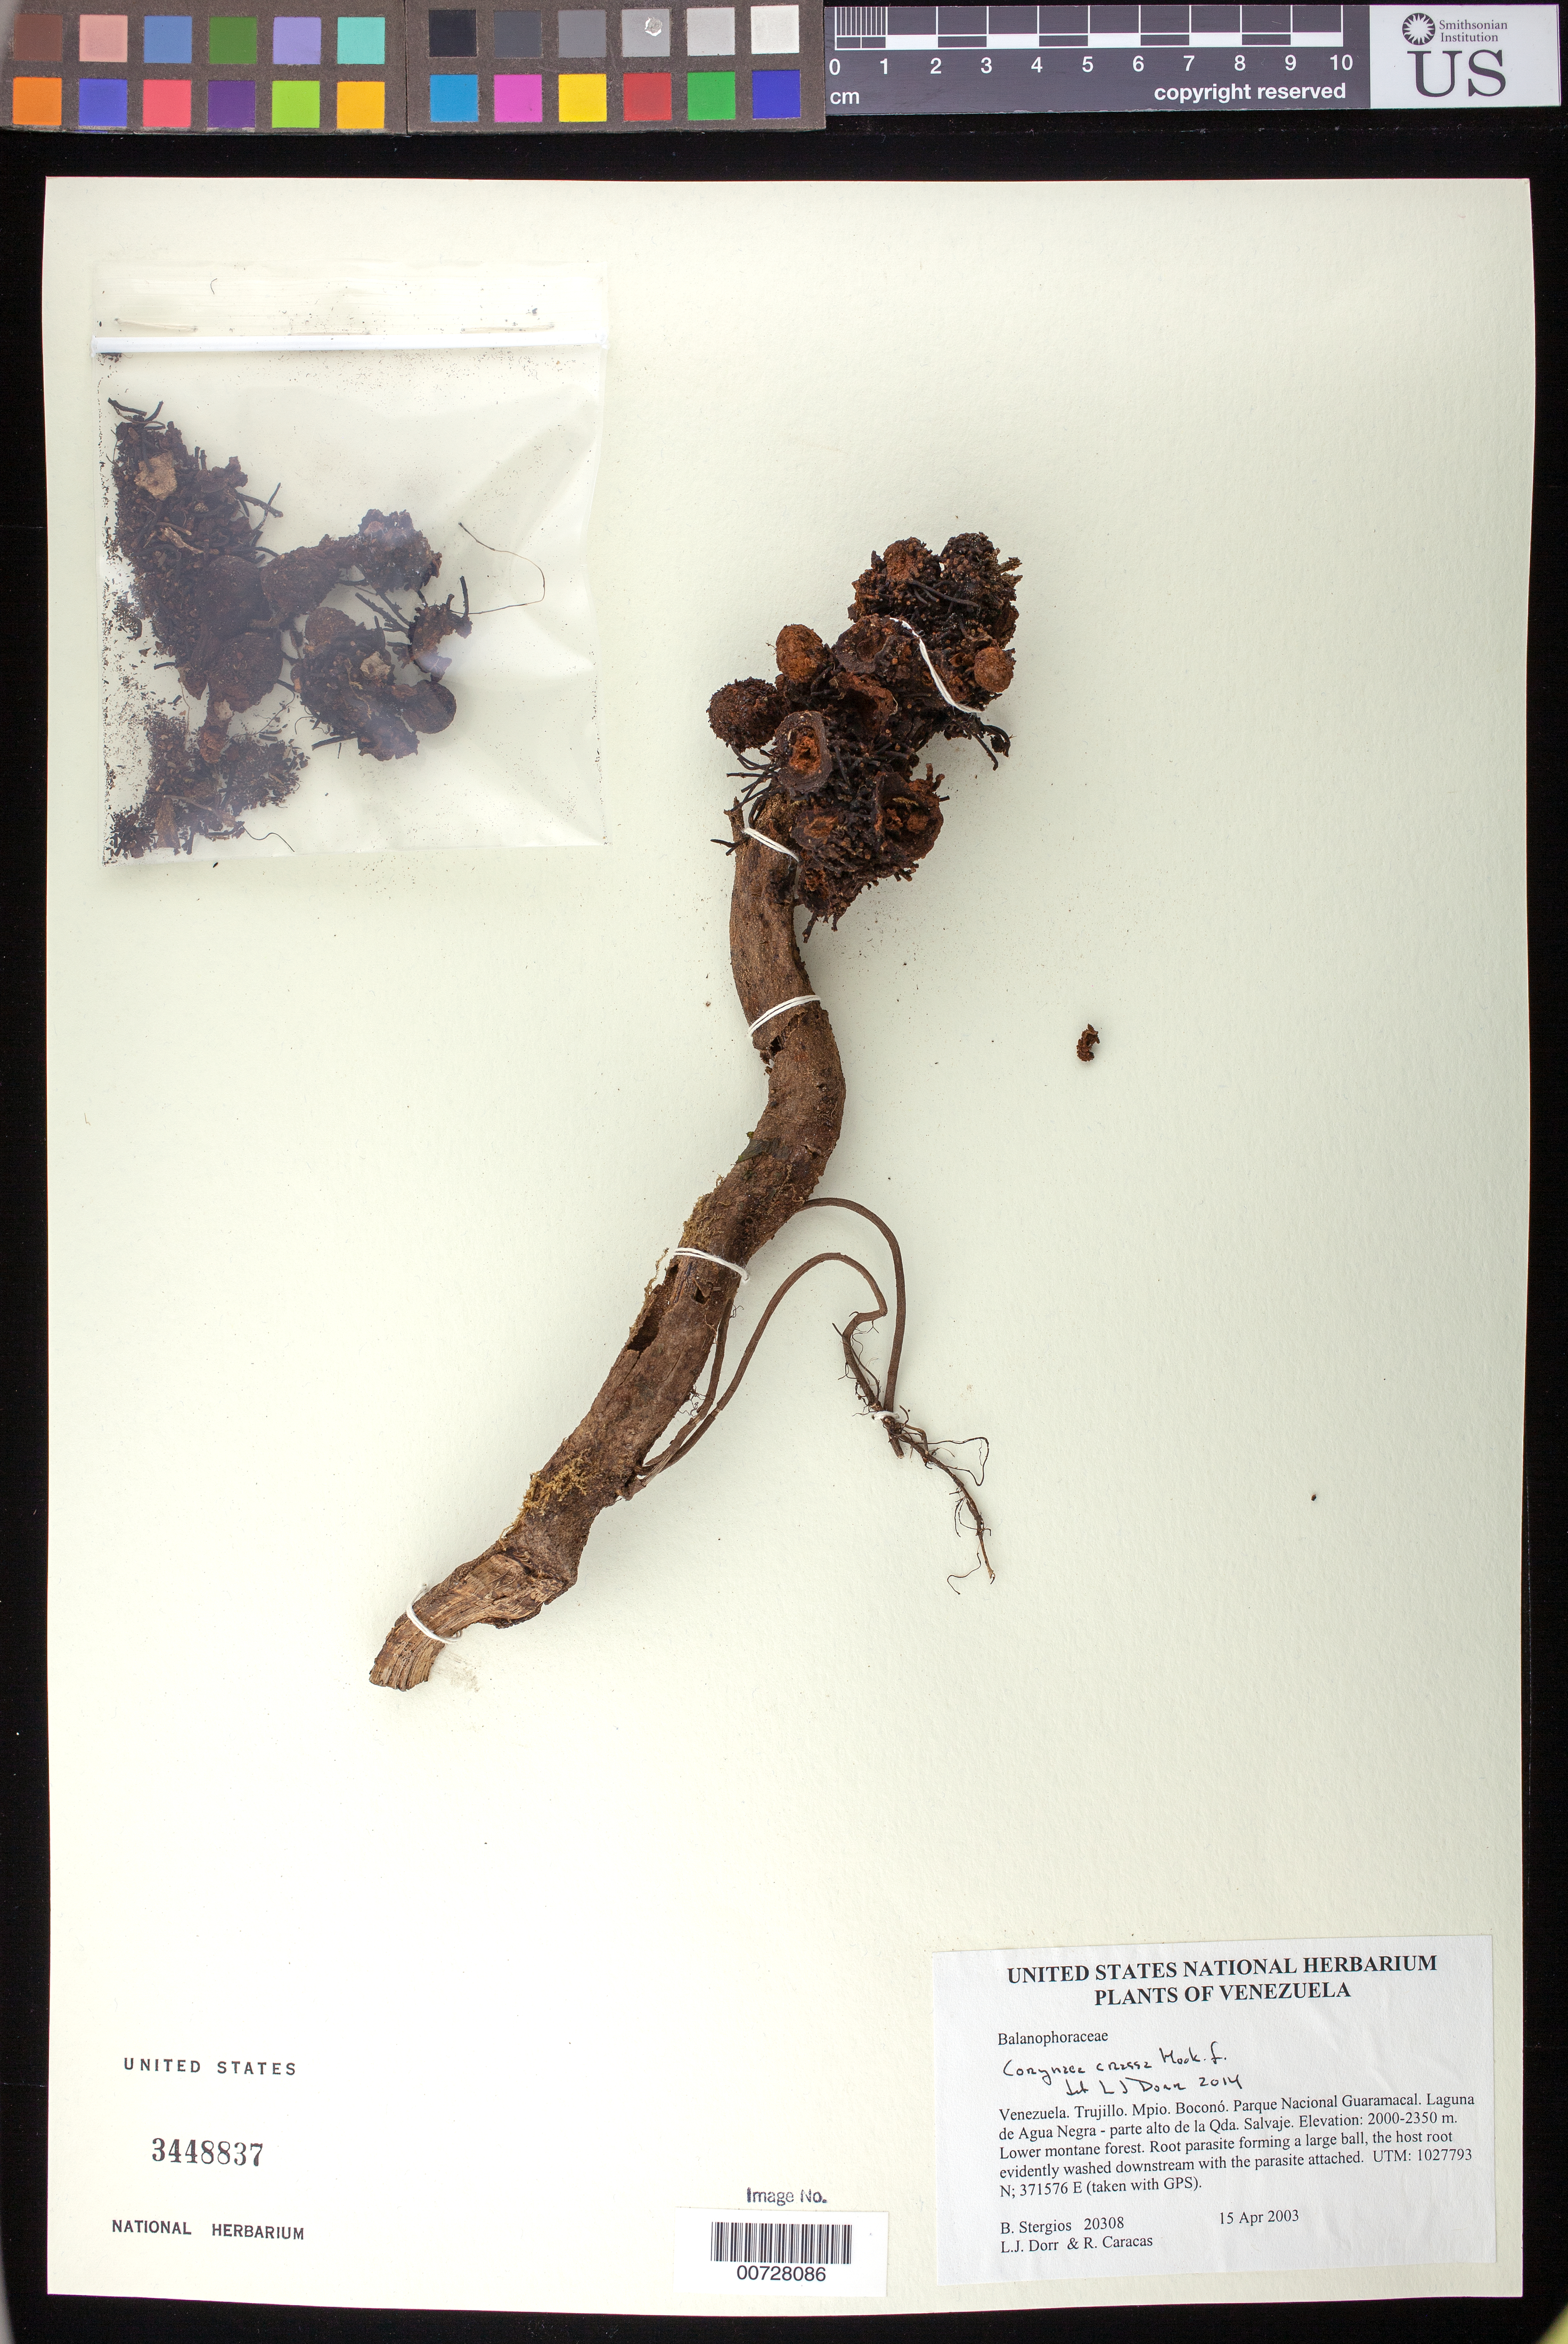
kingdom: Plantae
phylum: Tracheophyta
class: Magnoliopsida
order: Santalales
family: Balanophoraceae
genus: Corynaea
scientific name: Corynaea crassa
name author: Hook. f.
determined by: Dorr, L. J., (BOT), Smithsonian Institution - National Museum of Natural History (UNITED STATES)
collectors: B. G. Stergios, L. J. Dorr & R. Caracas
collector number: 20308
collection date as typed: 15 Apr 2003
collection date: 2003-04-15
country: Venezuela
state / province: Trujillo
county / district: Boconó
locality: Parque Nacional Guaramacal, Laguna de Agua Negra - parte alto de la Qda. Salvaje.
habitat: Lower montane forest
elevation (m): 2000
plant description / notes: PORT, US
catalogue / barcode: US 3448837